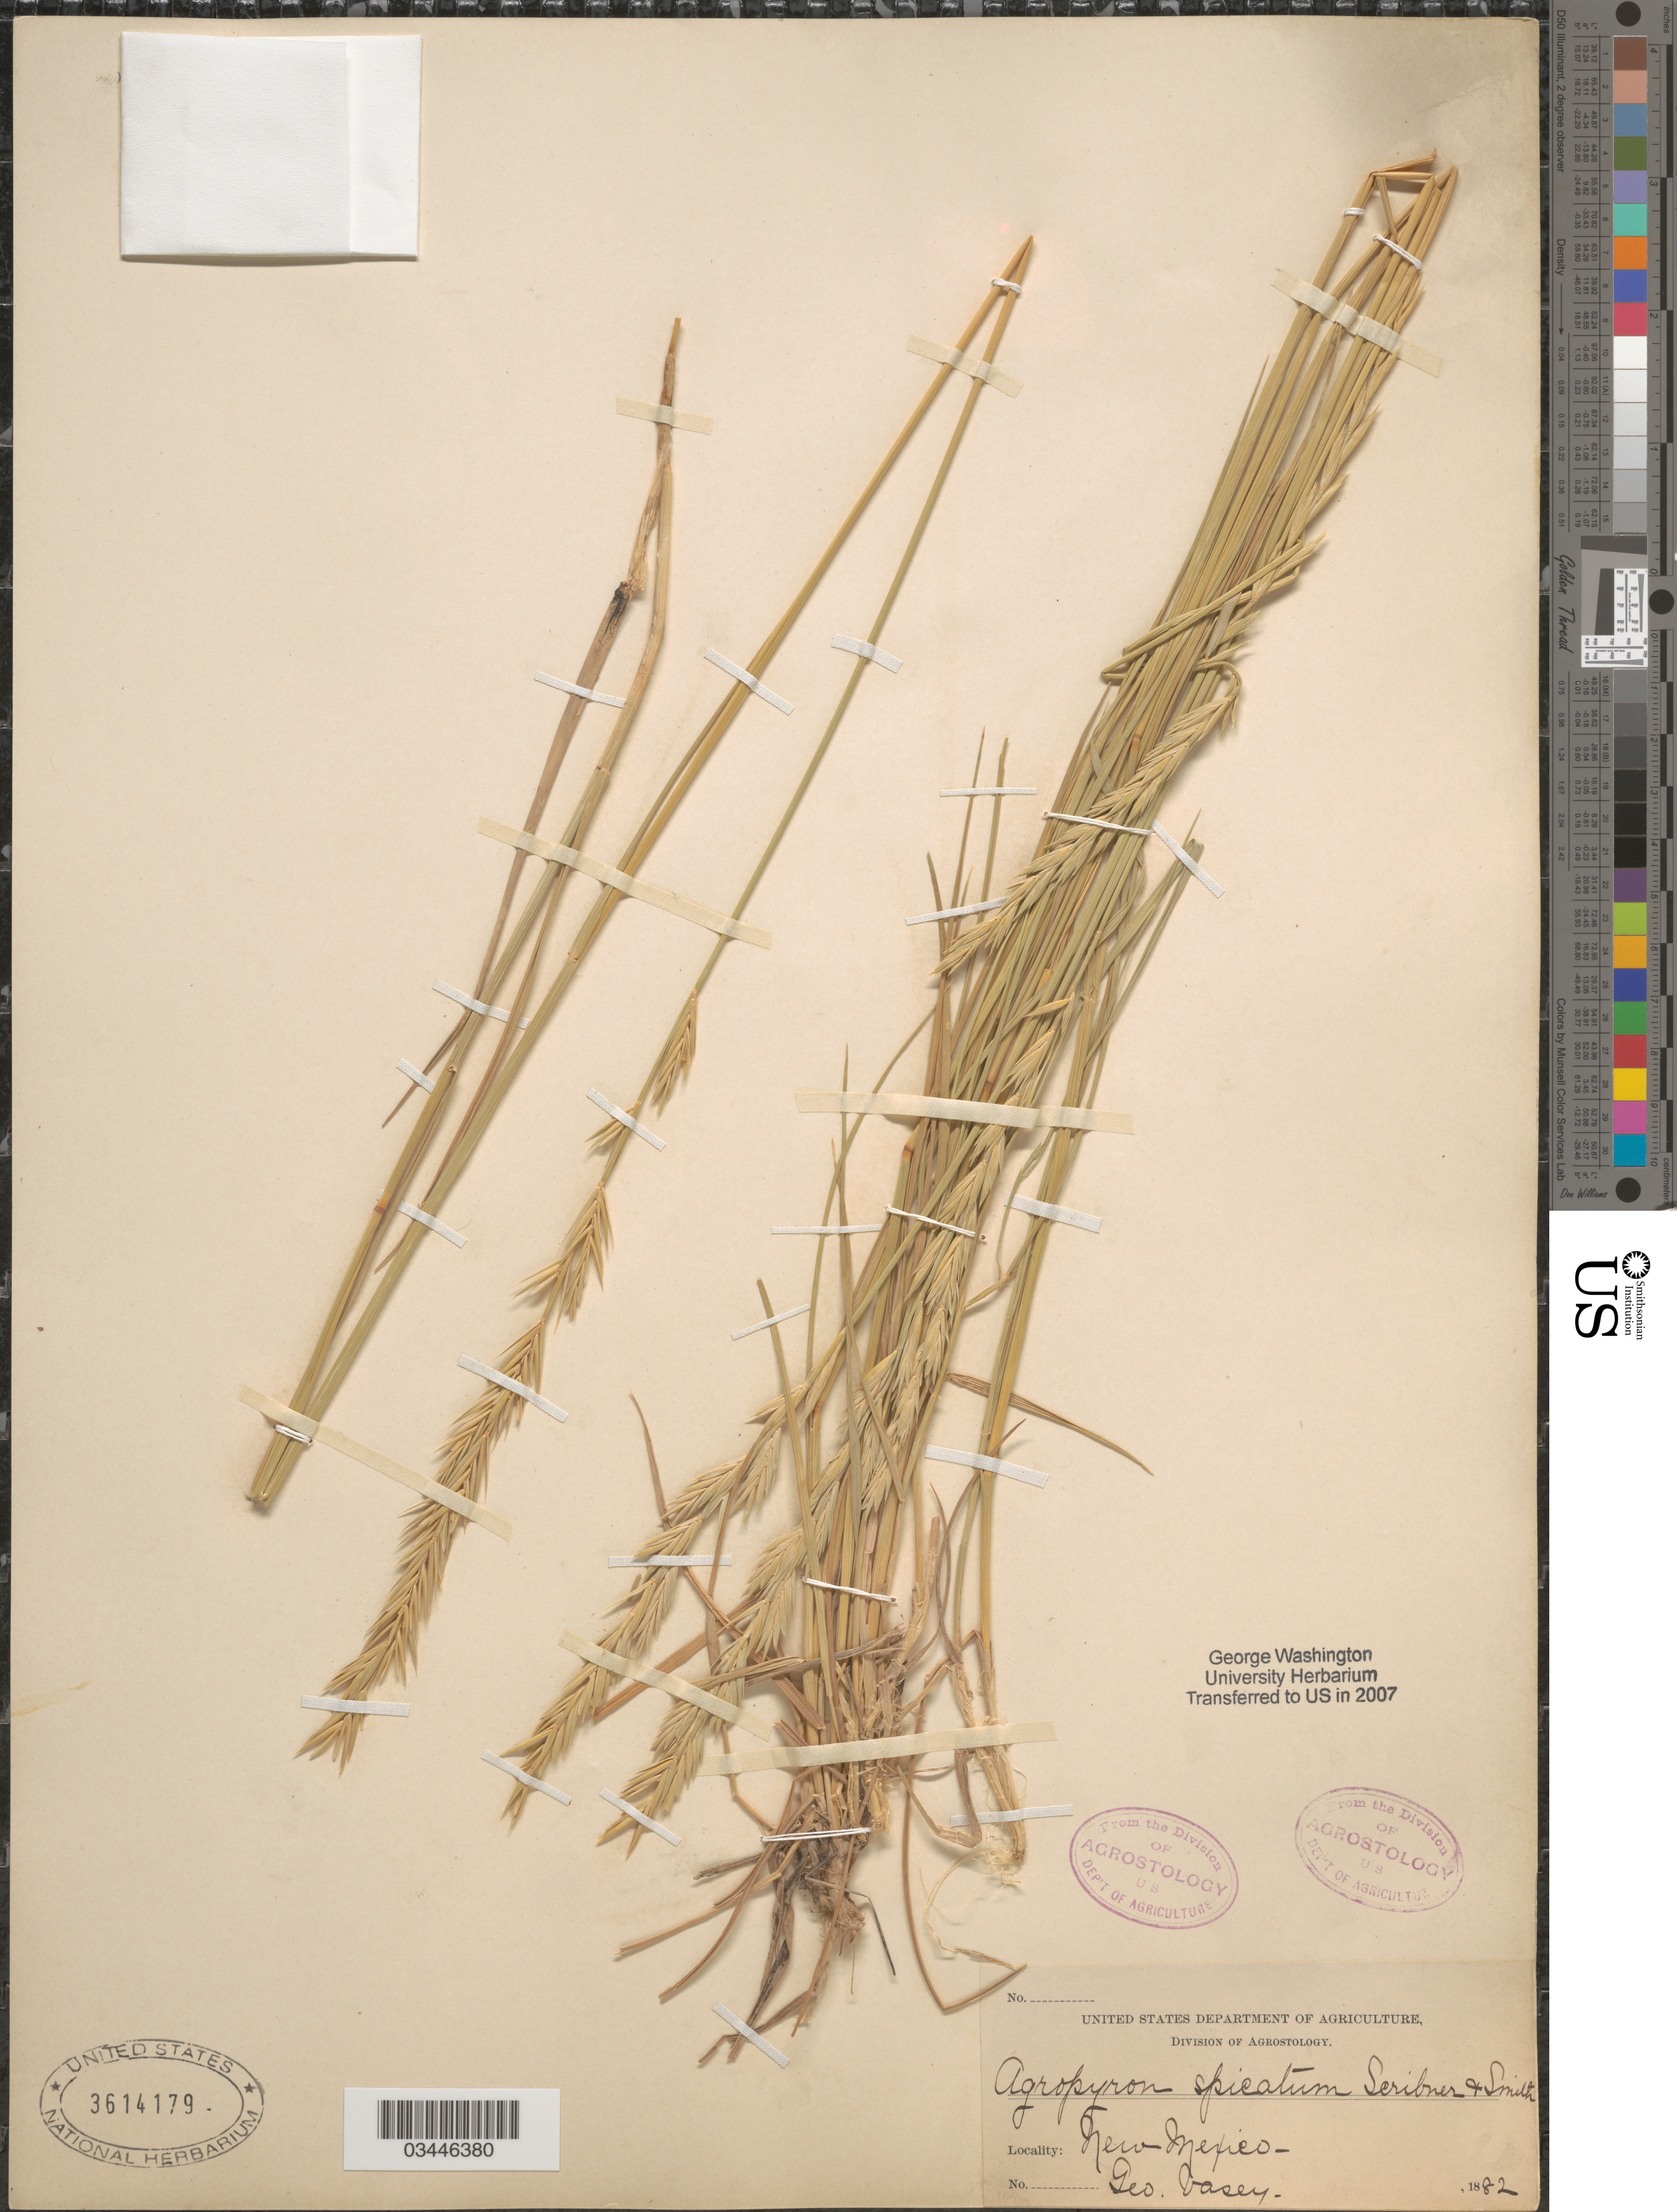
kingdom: Plantae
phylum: Tracheophyta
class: Liliopsida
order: Poales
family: Poaceae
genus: Pseudoroegneria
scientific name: Pseudoroegneria spicata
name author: (Pursh) Á. Löve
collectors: G. R. Vasey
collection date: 1882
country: United States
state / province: New Mexico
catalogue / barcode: US 3614179